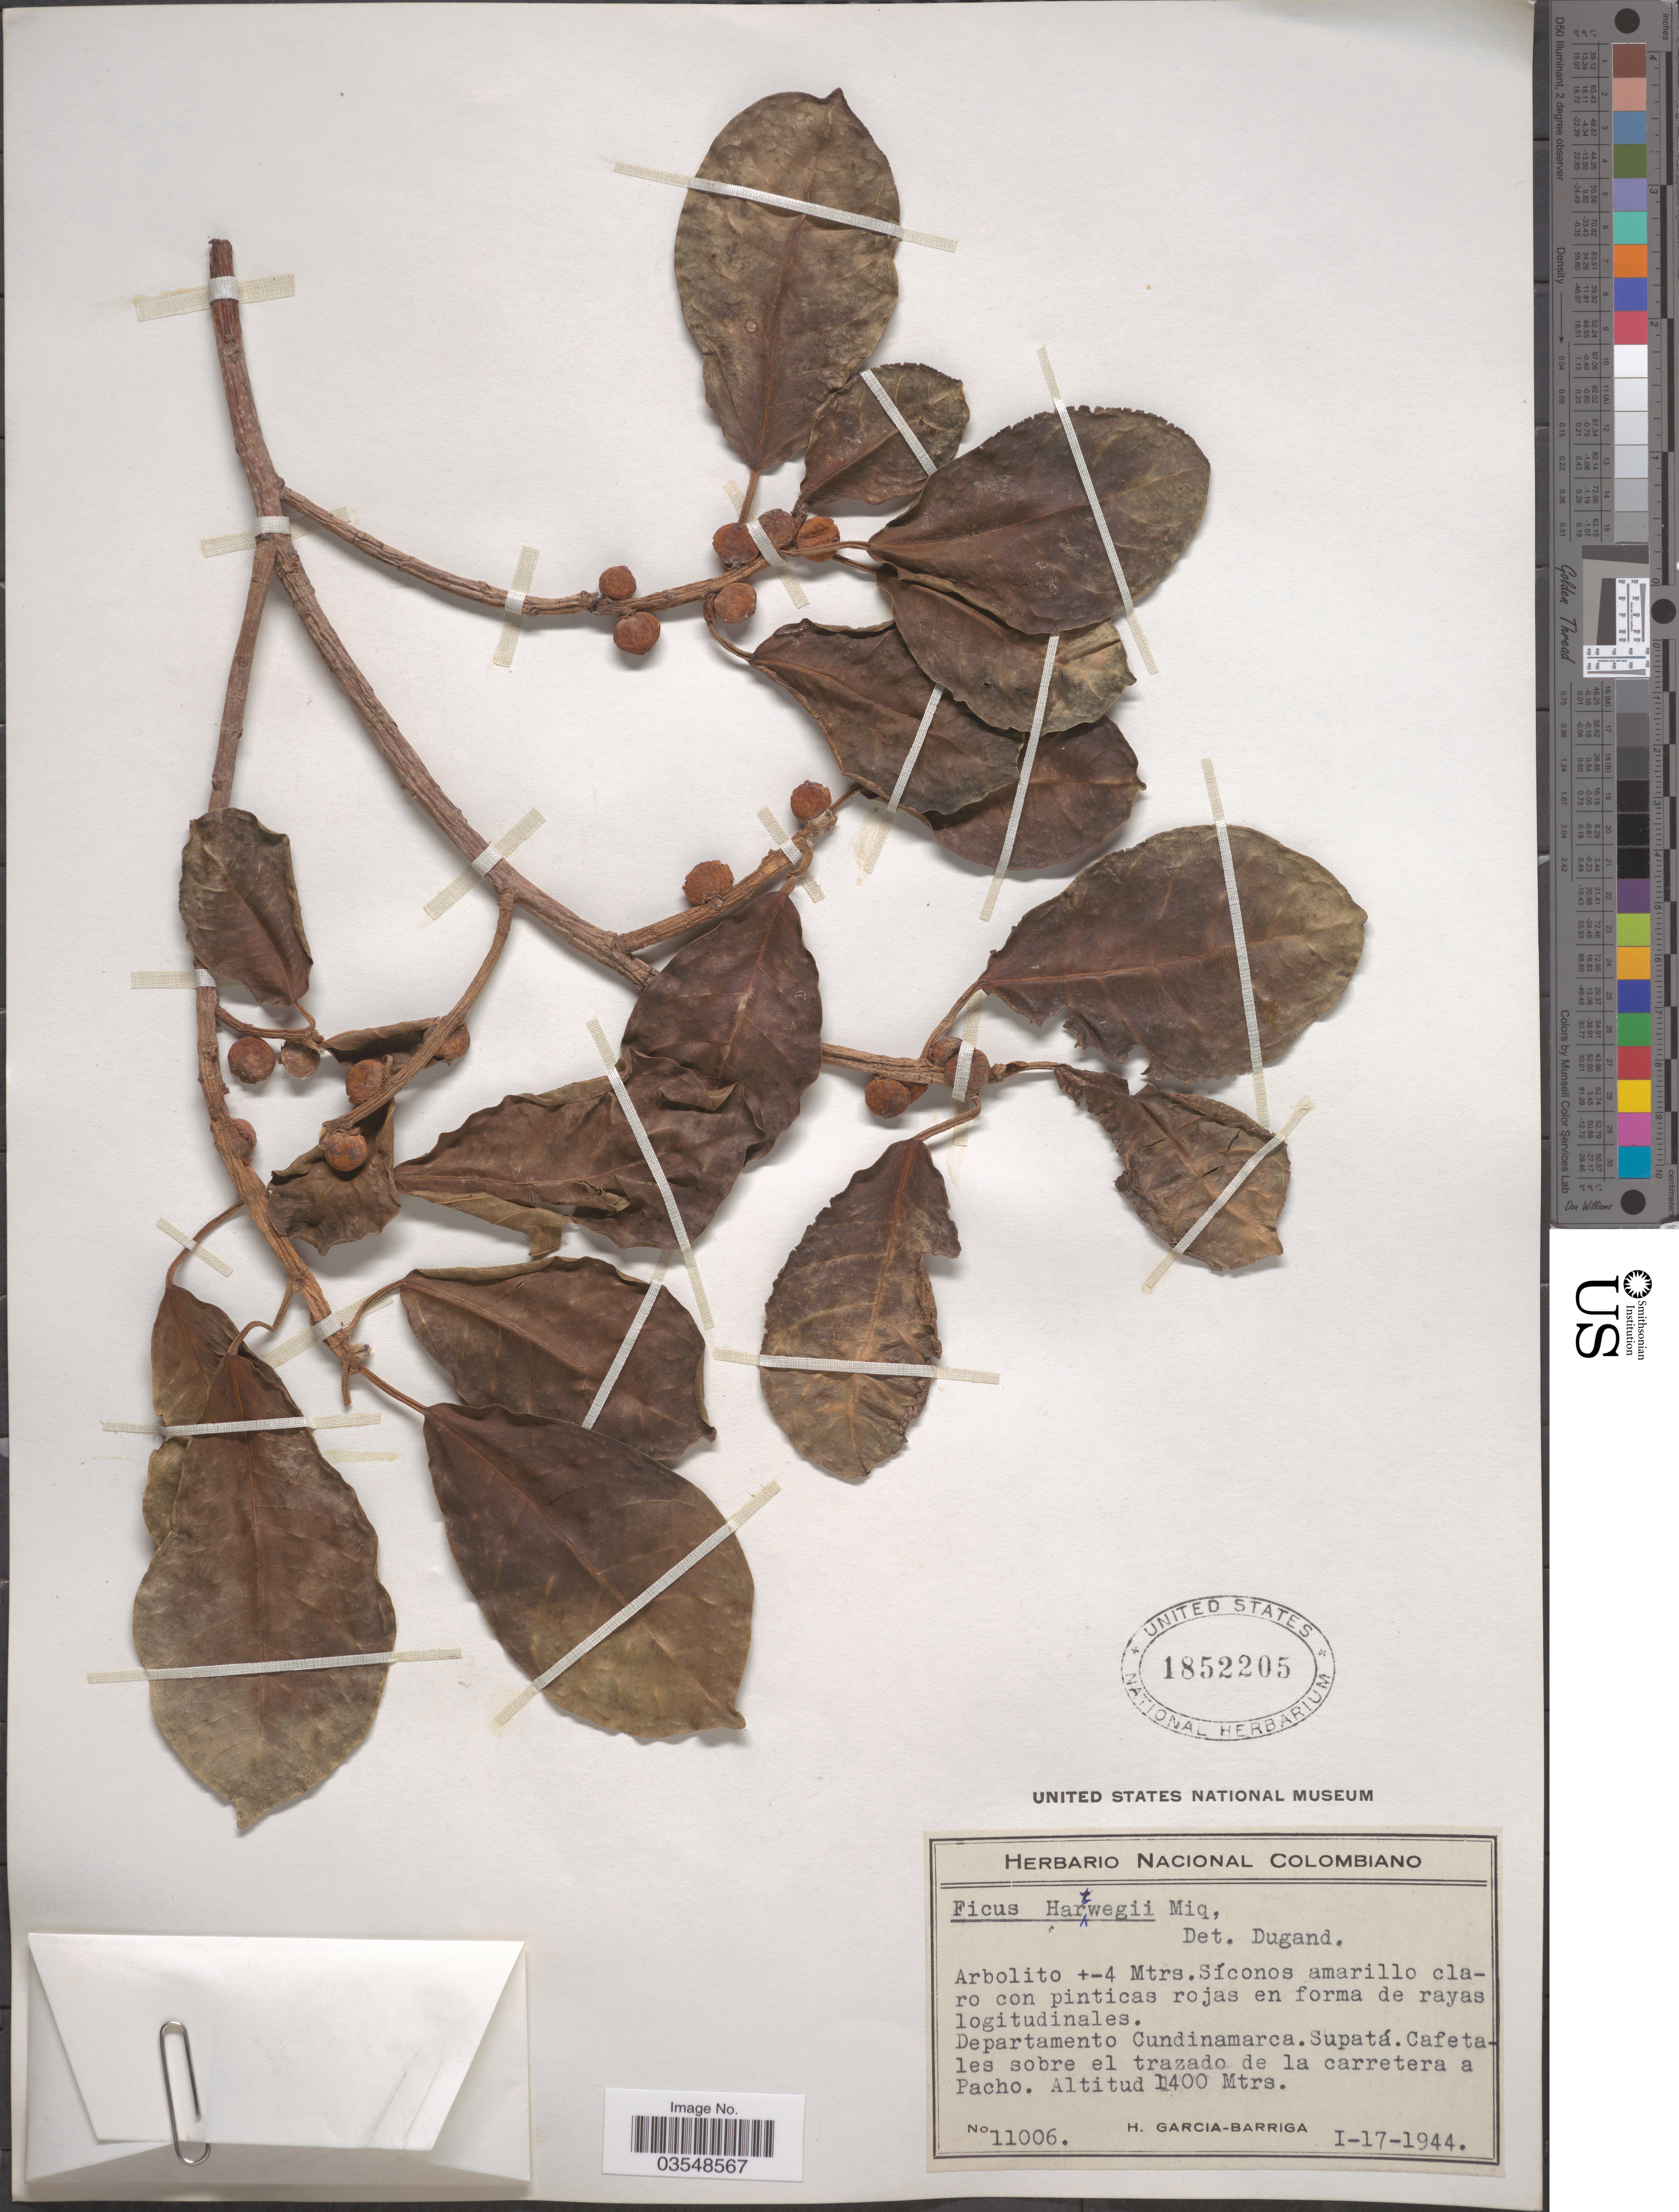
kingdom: Plantae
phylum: Tracheophyta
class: Magnoliopsida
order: Rosales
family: Moraceae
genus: Ficus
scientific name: Ficus hartwegii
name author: (Miq.) Miq.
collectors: H. García Barriga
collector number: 11006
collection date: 1944-01-17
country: Colombia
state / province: Cundinamarca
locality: Departamento Cundinamarca. Supatá. Cafetales sobre el trazado de la carretera a Pacho.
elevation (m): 1400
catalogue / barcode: US 1852205